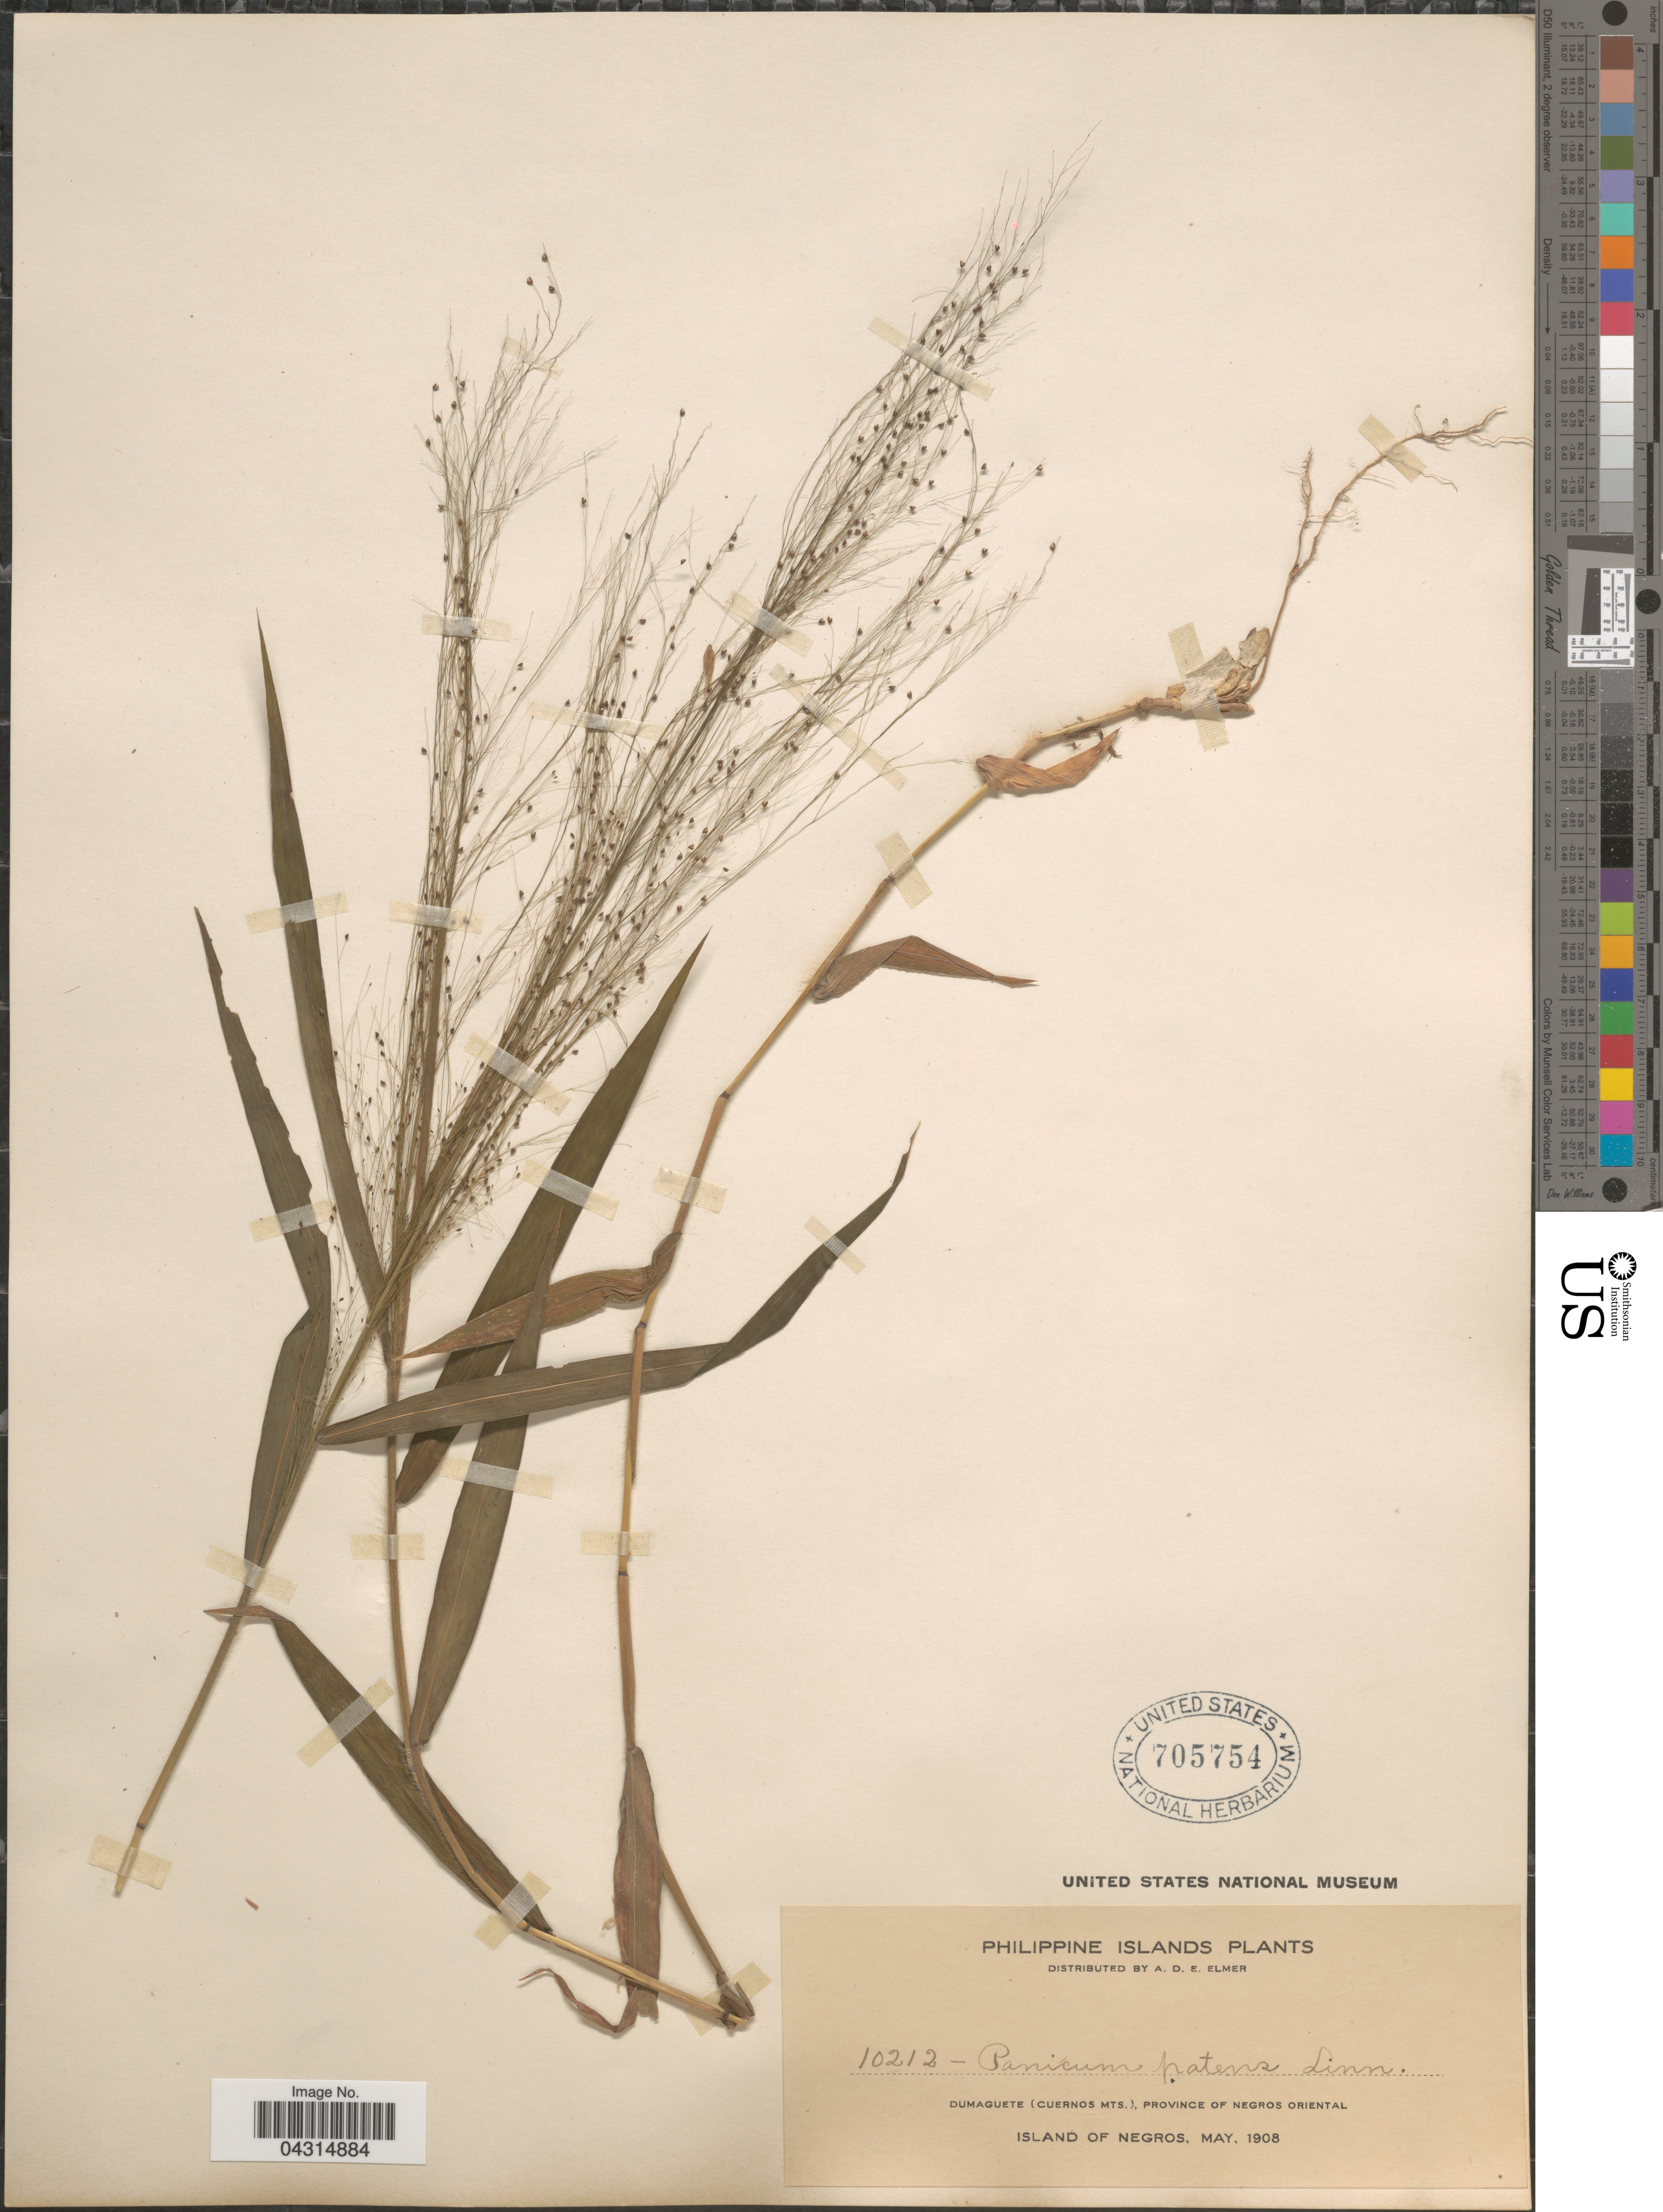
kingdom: Plantae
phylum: Tracheophyta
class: Liliopsida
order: Poales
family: Poaceae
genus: Cyrtococcum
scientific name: Cyrtococcum patens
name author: (L.) A. Camus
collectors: A. D. E. Elmer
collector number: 10212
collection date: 1908-05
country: Philippines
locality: Dumaguete (Cuernos Mts.), Province of Negros Oriental. Island of Negros.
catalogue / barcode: US 705754